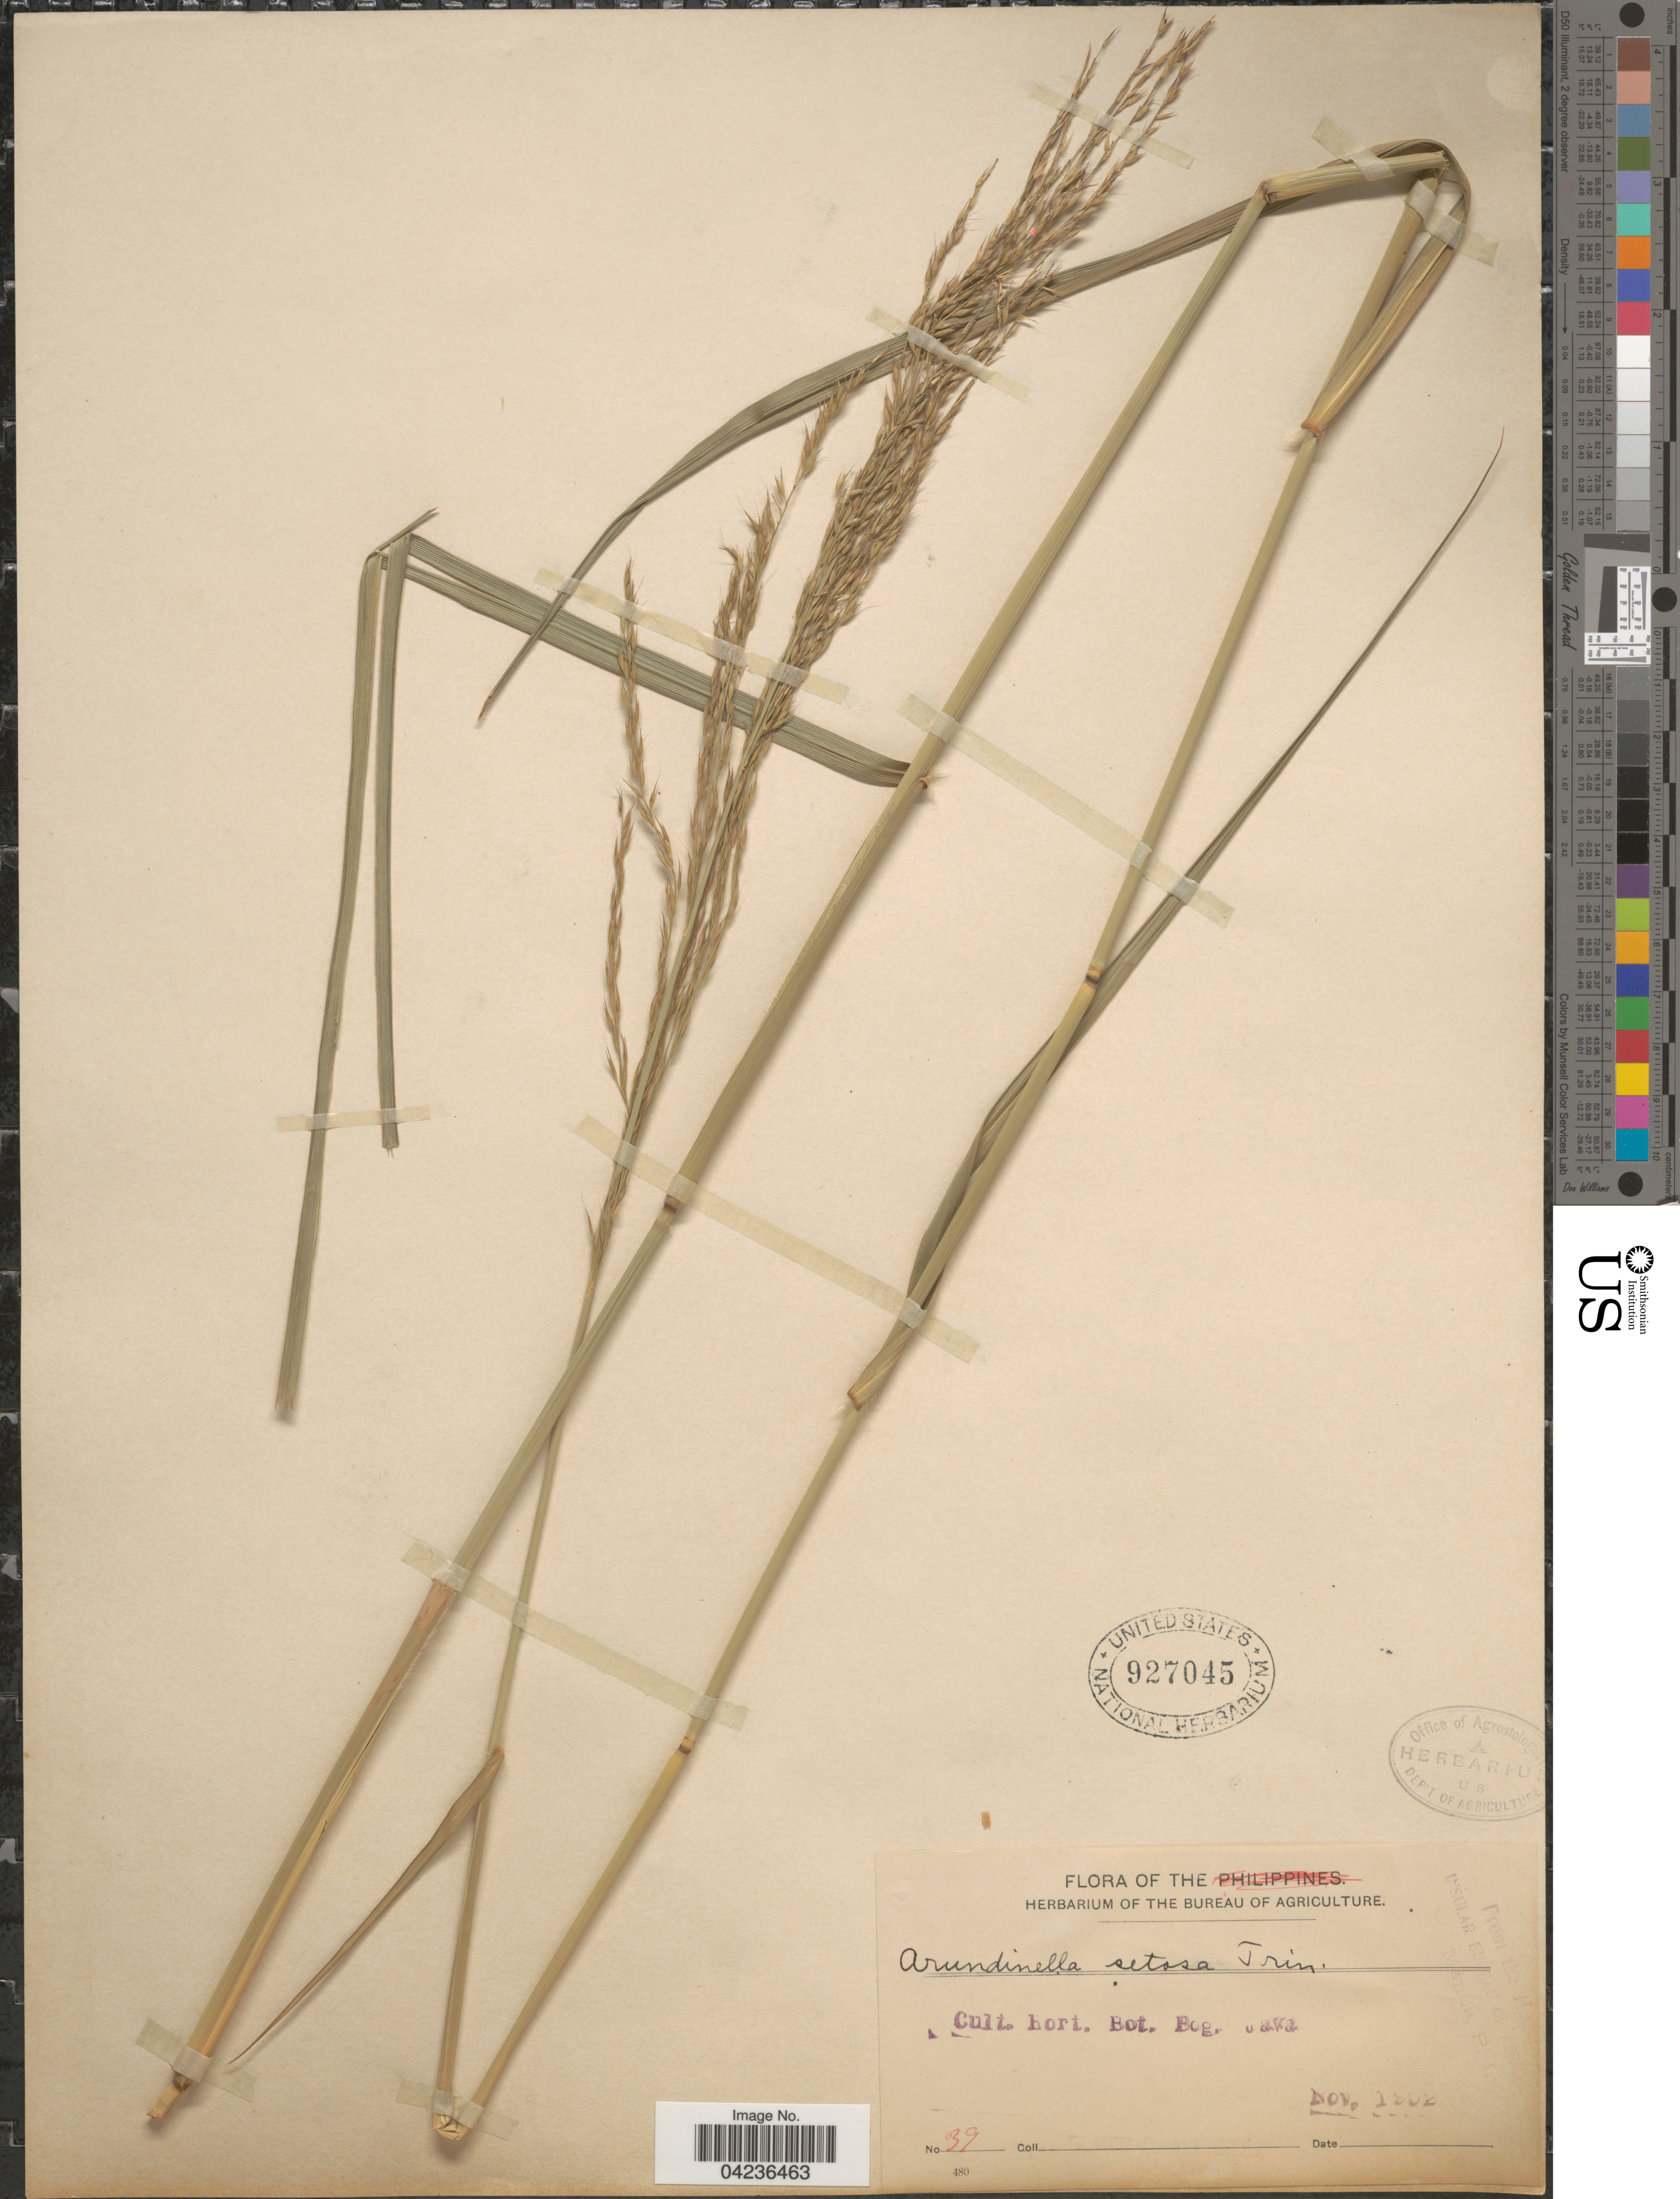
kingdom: Plantae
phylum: Tracheophyta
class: Liliopsida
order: Poales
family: Poaceae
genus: Arundinella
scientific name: Arundinella setosa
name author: Trin.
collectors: ex herb. Hort. Bot. Bog.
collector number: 39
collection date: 1902-11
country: Indonesia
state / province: Java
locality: Hort. Bot. Bog. Java.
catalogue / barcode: US 927045